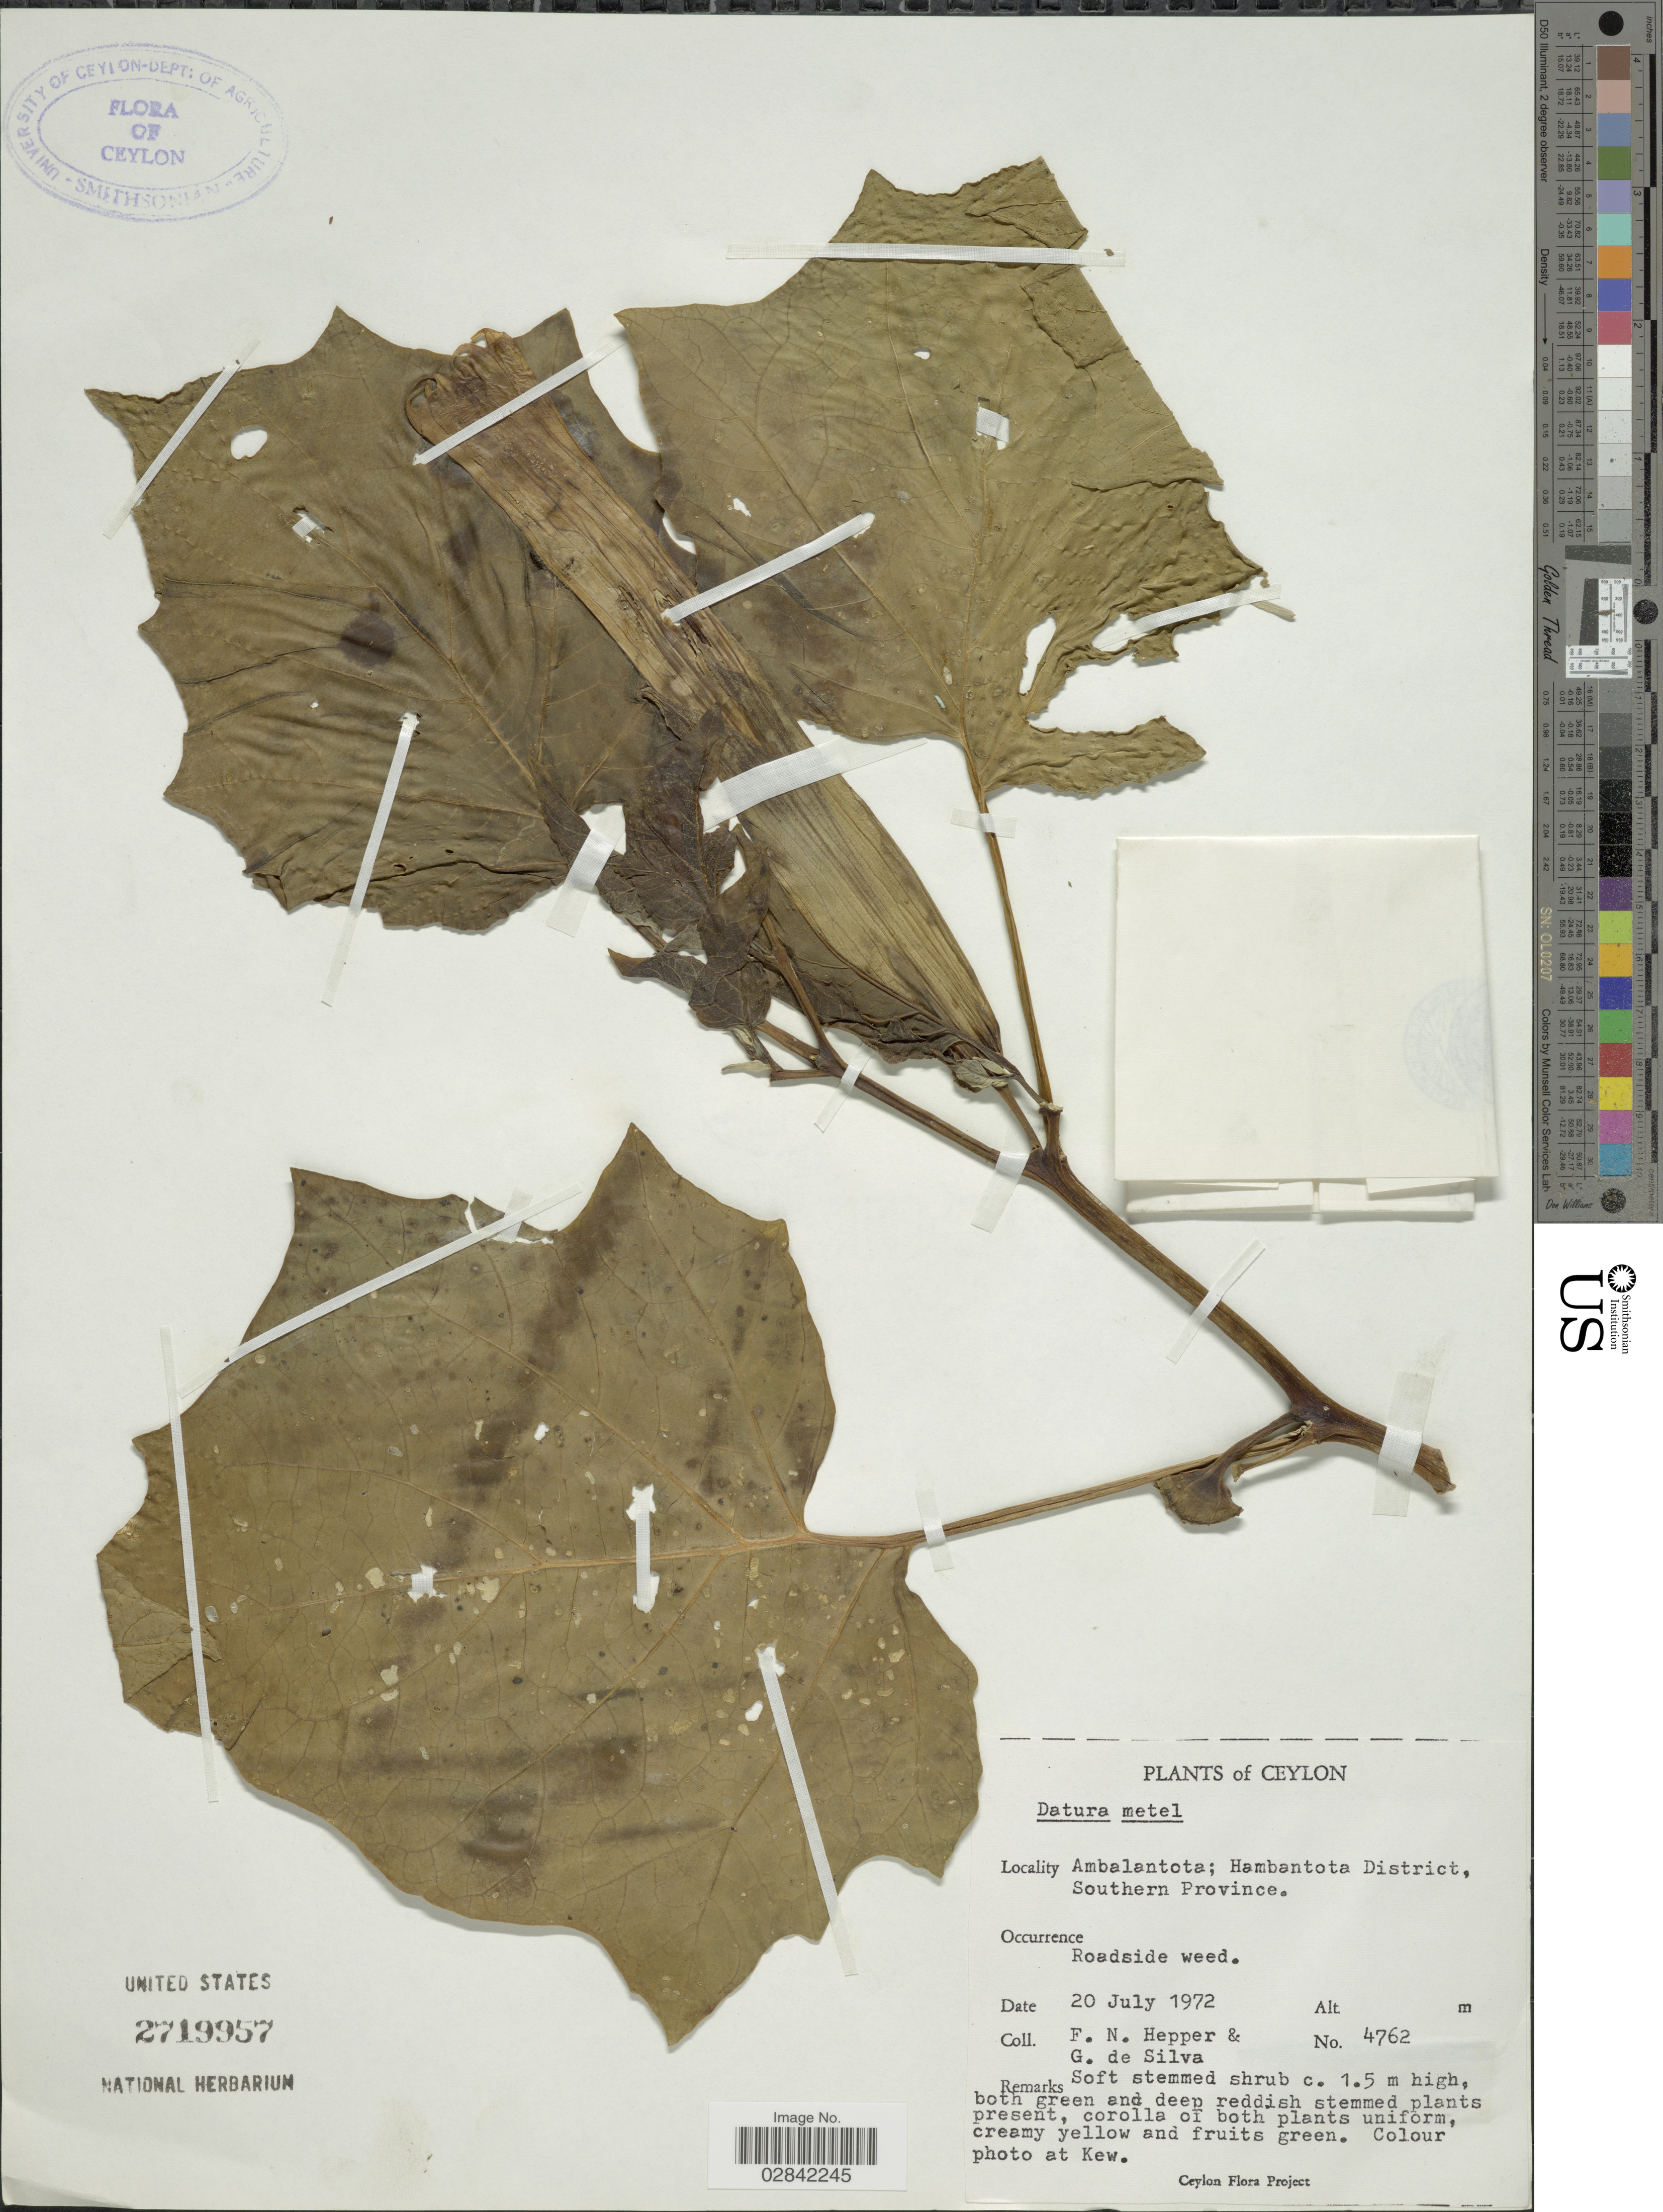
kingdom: Plantae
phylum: Tracheophyta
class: Magnoliopsida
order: Solanales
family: Solanaceae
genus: Datura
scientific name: Datura metel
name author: L.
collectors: F. Hepper & G. De Silva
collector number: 4762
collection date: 1972-07-20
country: Sri Lanka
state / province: Southern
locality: Ceylon, Ambalantota; Hambantota District, Southern Province.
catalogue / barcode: US 2719957